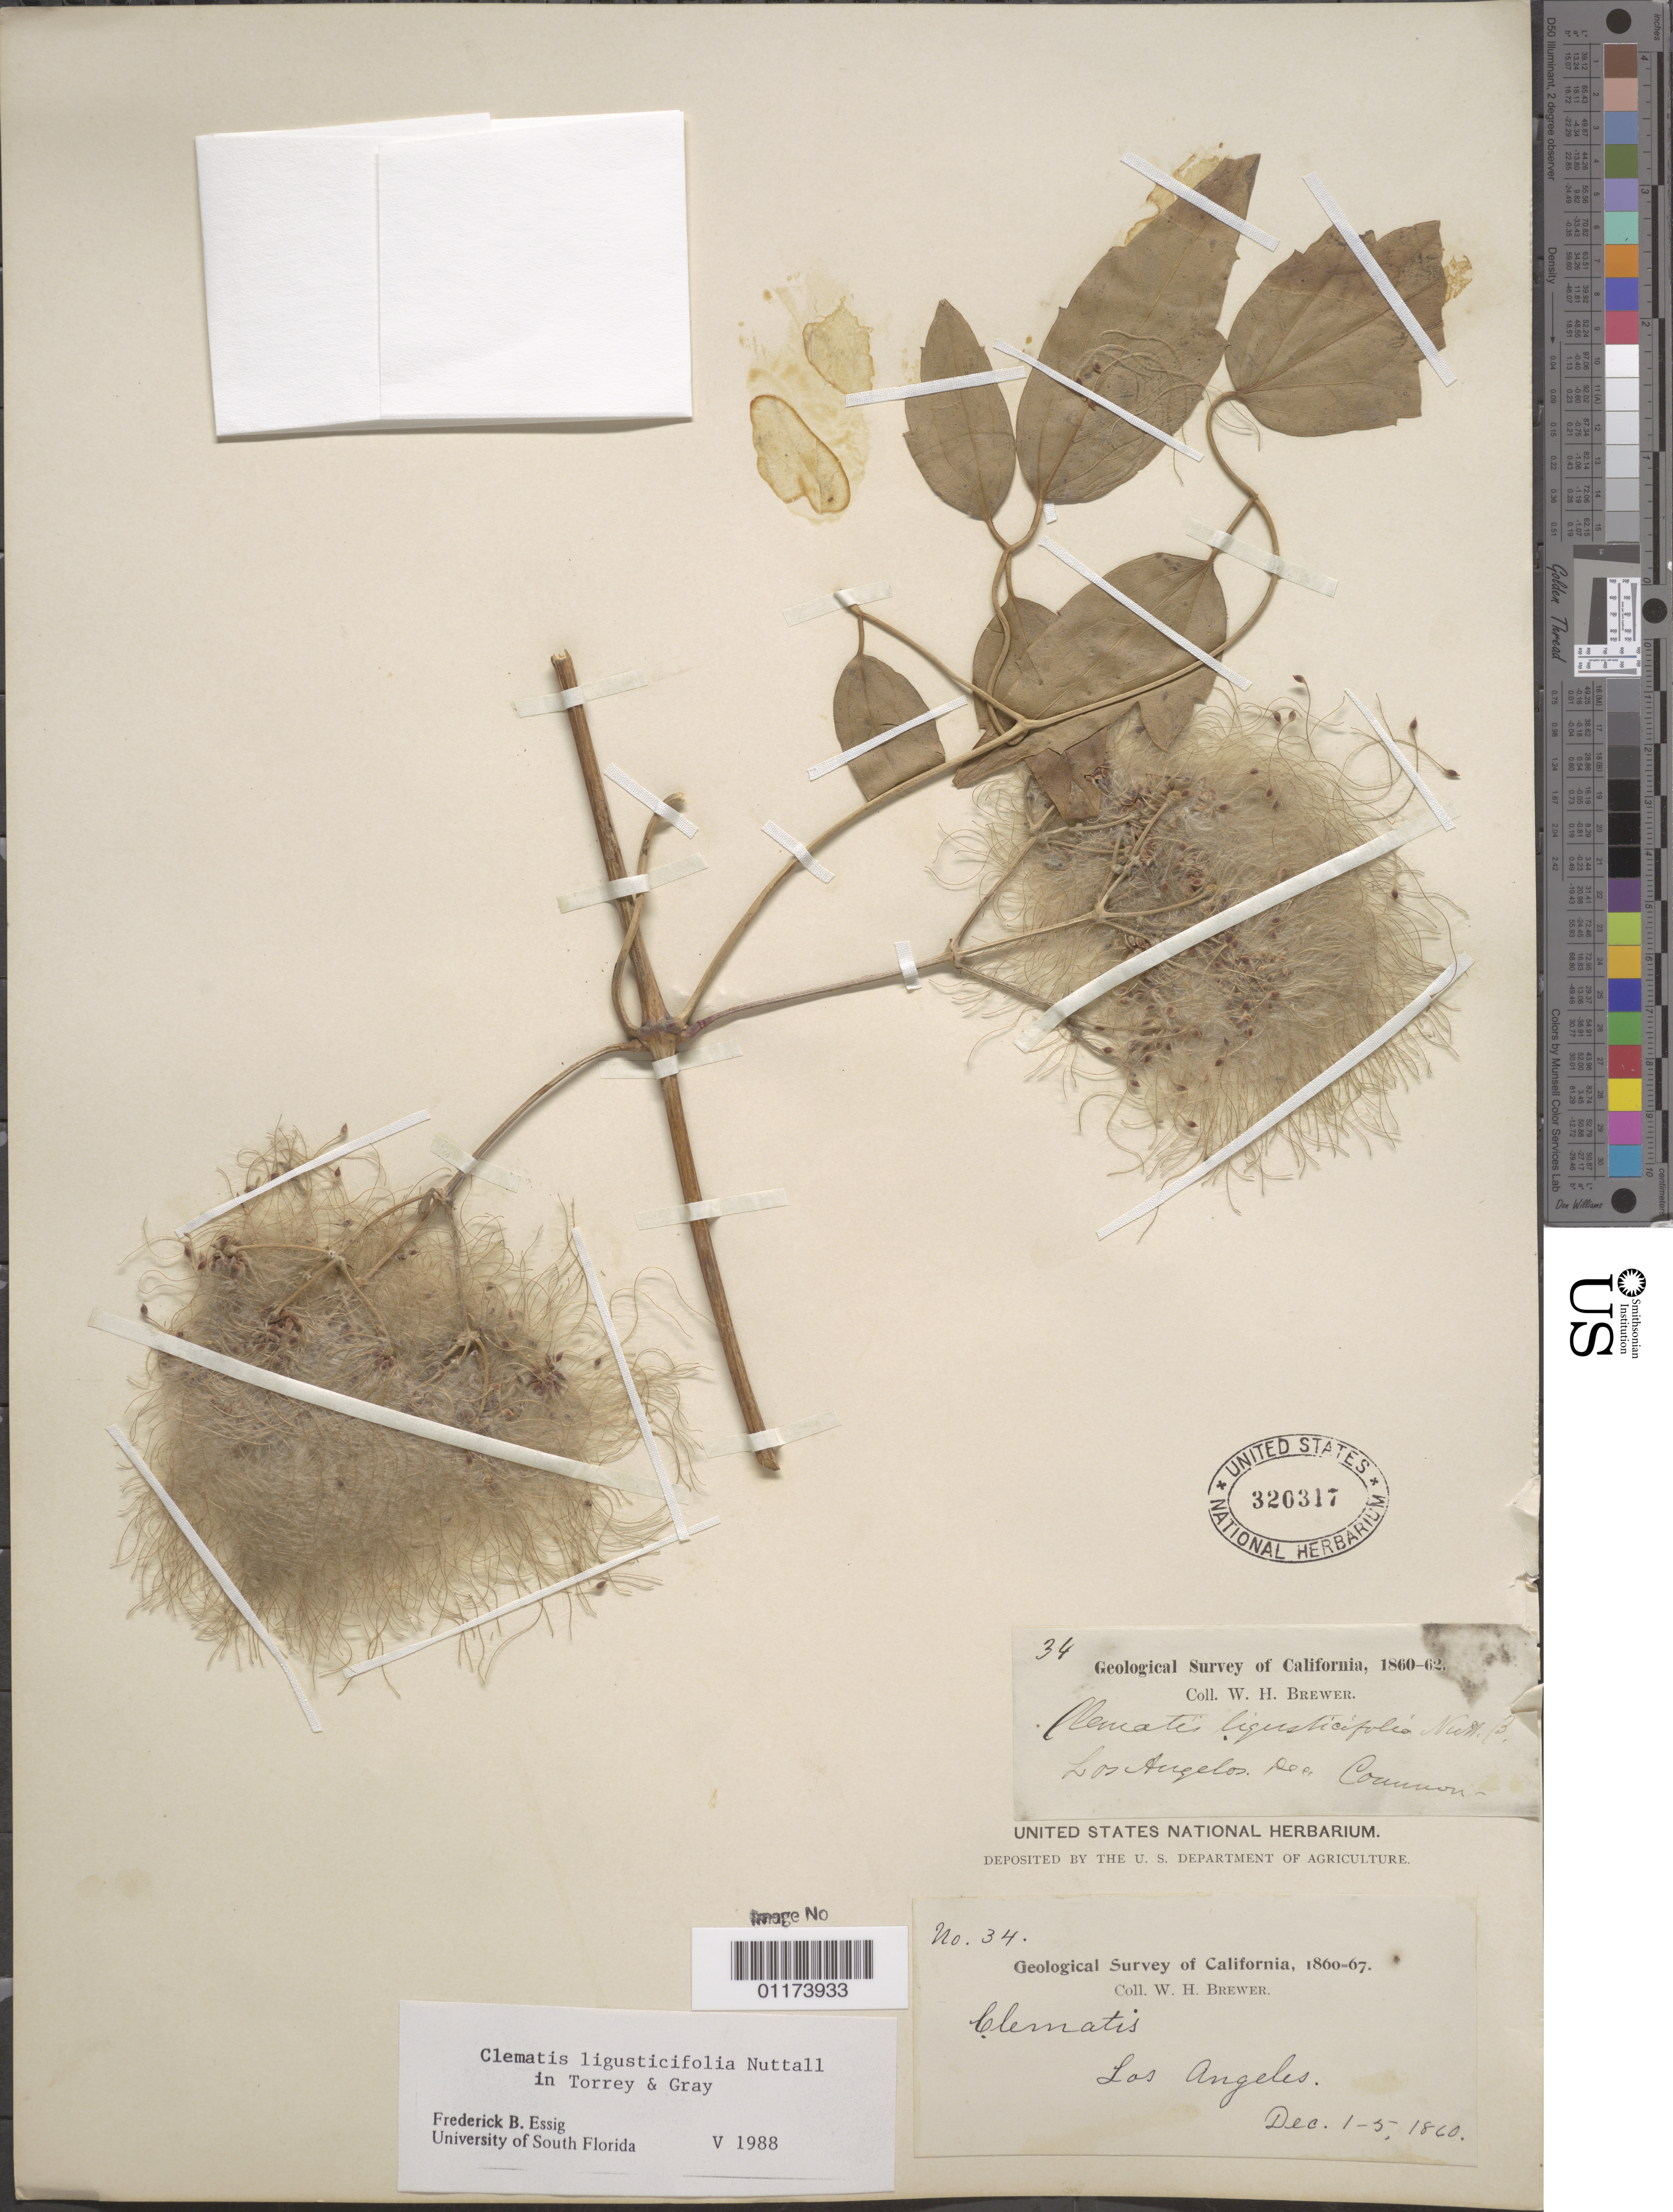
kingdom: Plantae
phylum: Tracheophyta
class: Magnoliopsida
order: Ranunculales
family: Ranunculaceae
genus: Clematis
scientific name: Clematis ligusticifolia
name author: Nutt.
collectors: W. H. Brewer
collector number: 34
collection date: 1860-12-01/1860-12-05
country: United States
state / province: California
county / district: Los Angeles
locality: Los Angeles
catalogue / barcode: US 320317